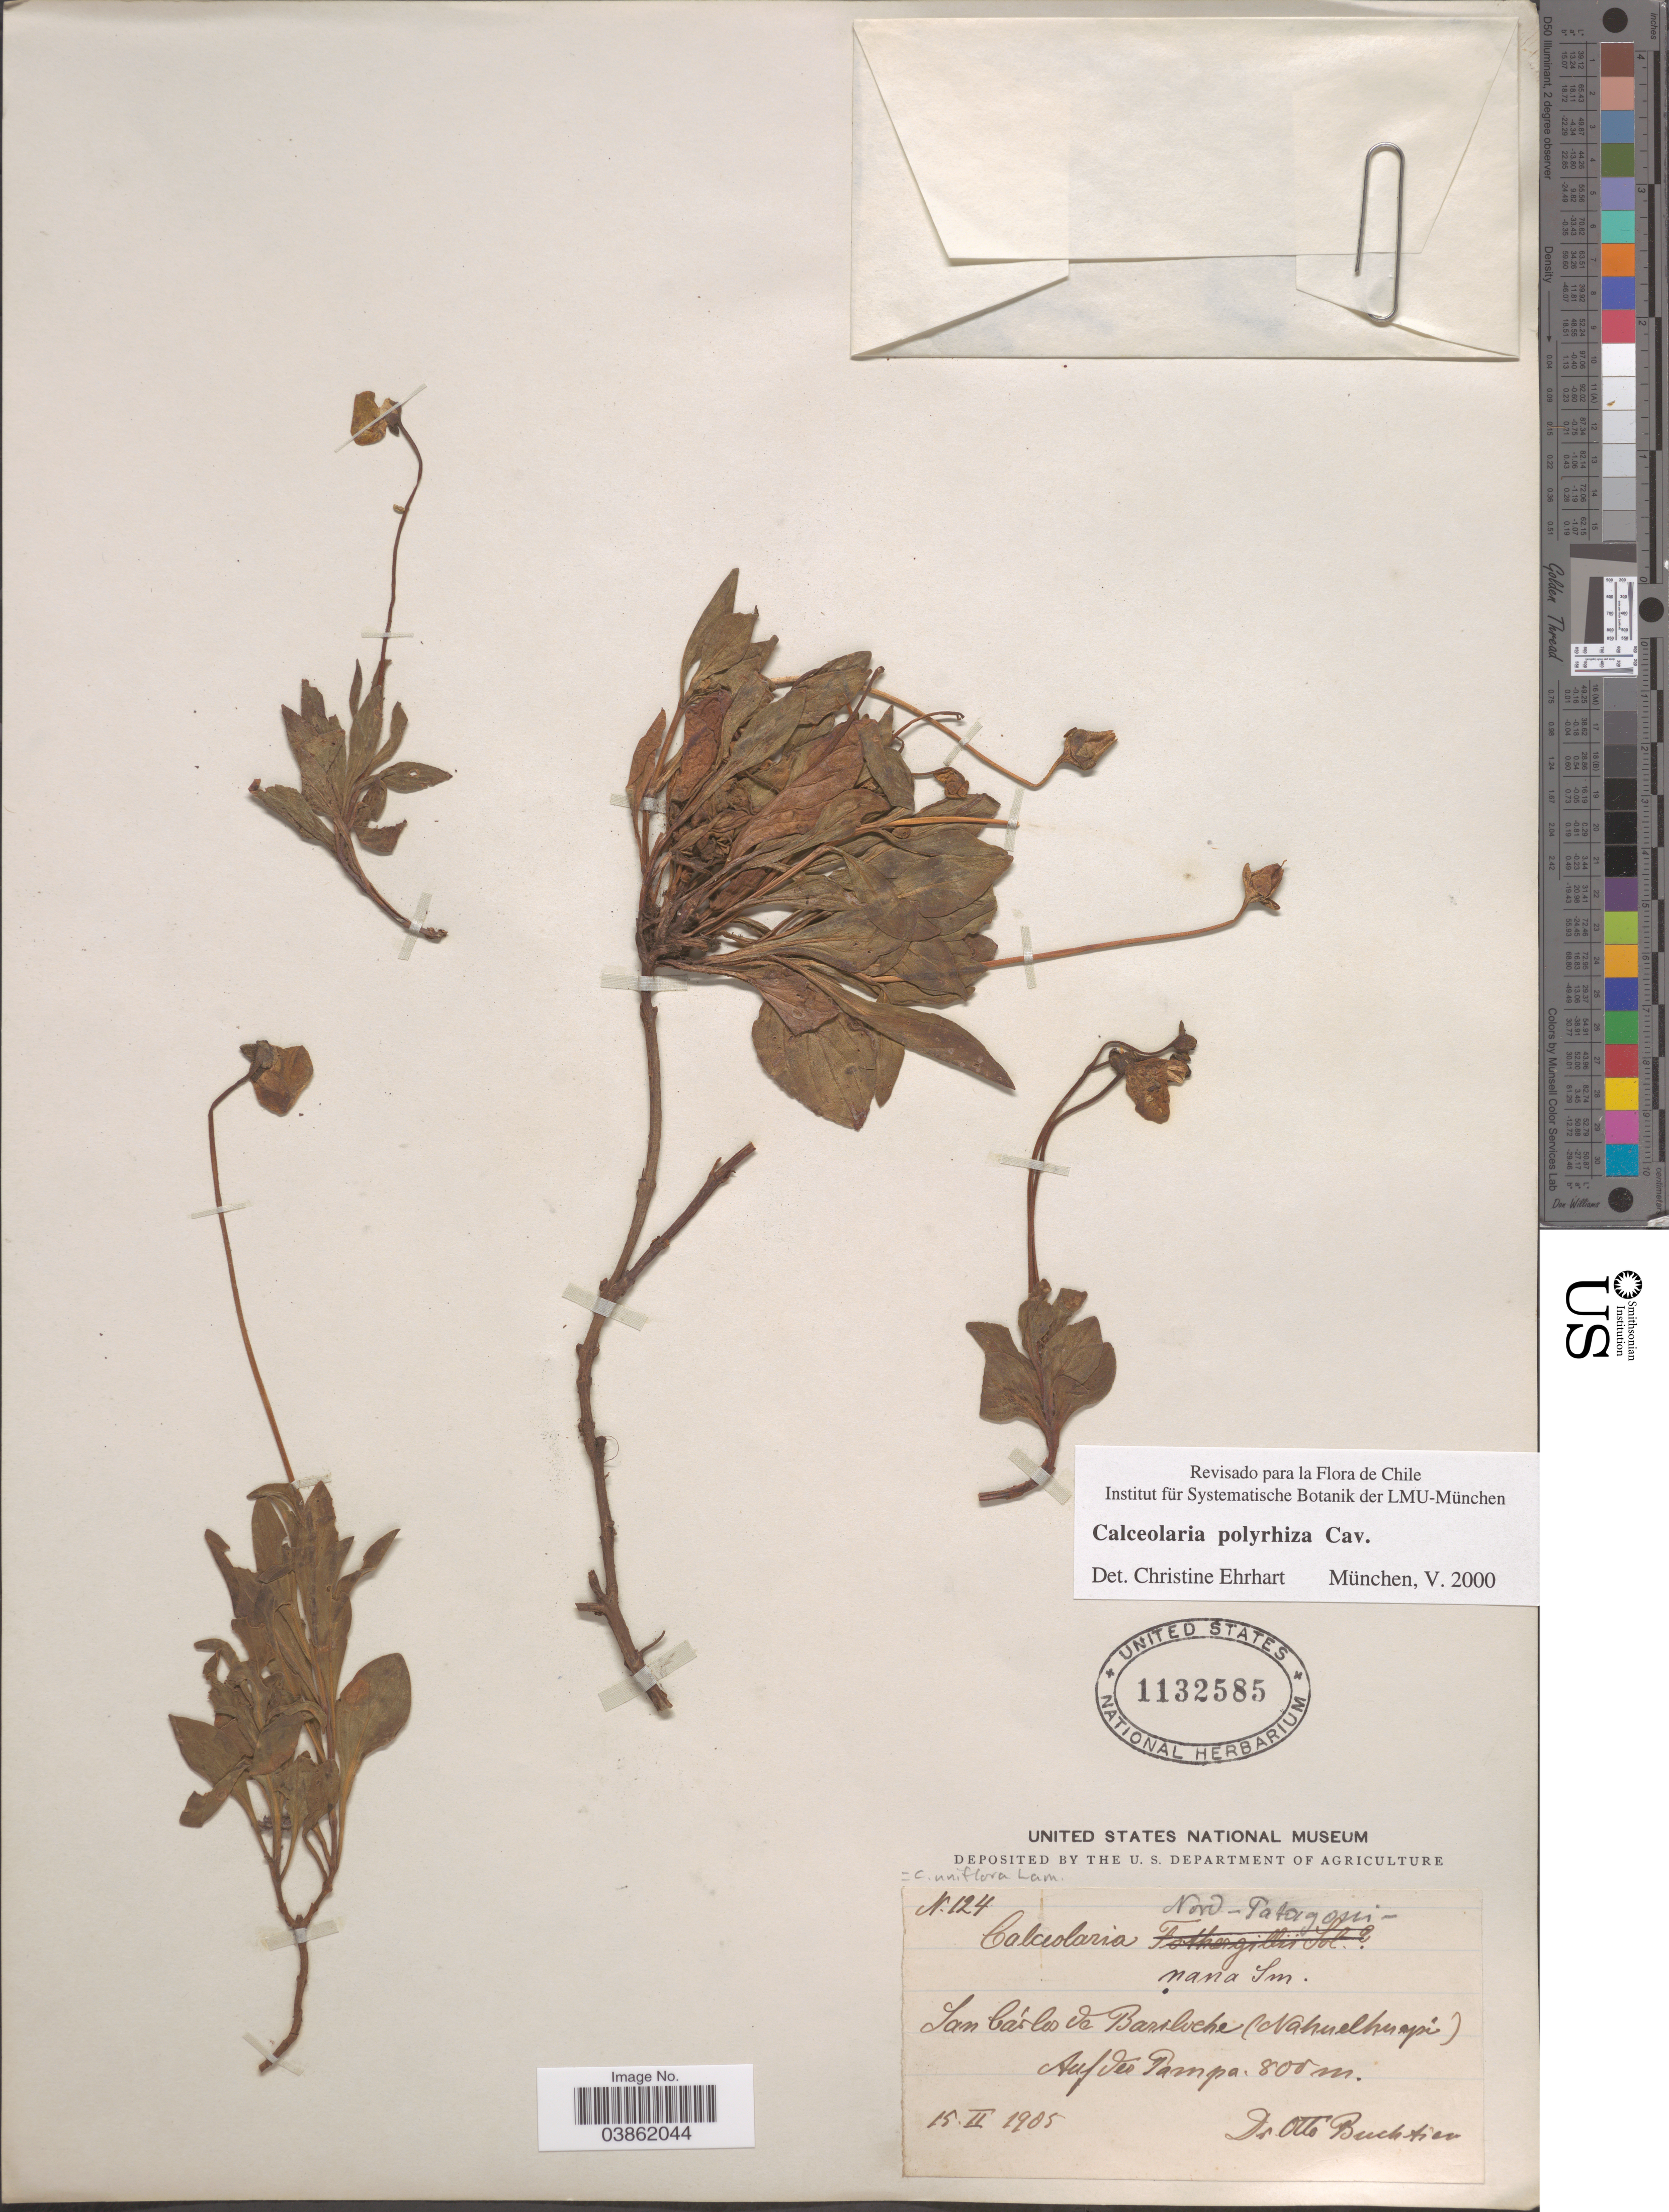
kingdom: Plantae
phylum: Tracheophyta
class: Magnoliopsida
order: Lamiales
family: Calceolariaceae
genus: Calceolaria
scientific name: Calceolaria polyrhiza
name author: Cav.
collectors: O. Buchtien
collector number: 124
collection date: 1905-02-15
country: Argentina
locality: Nord-Patagonia. San Cárlos de Bariloche (Nahuelhuapi). Auf des Pampa.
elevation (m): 800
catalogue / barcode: US 1132585